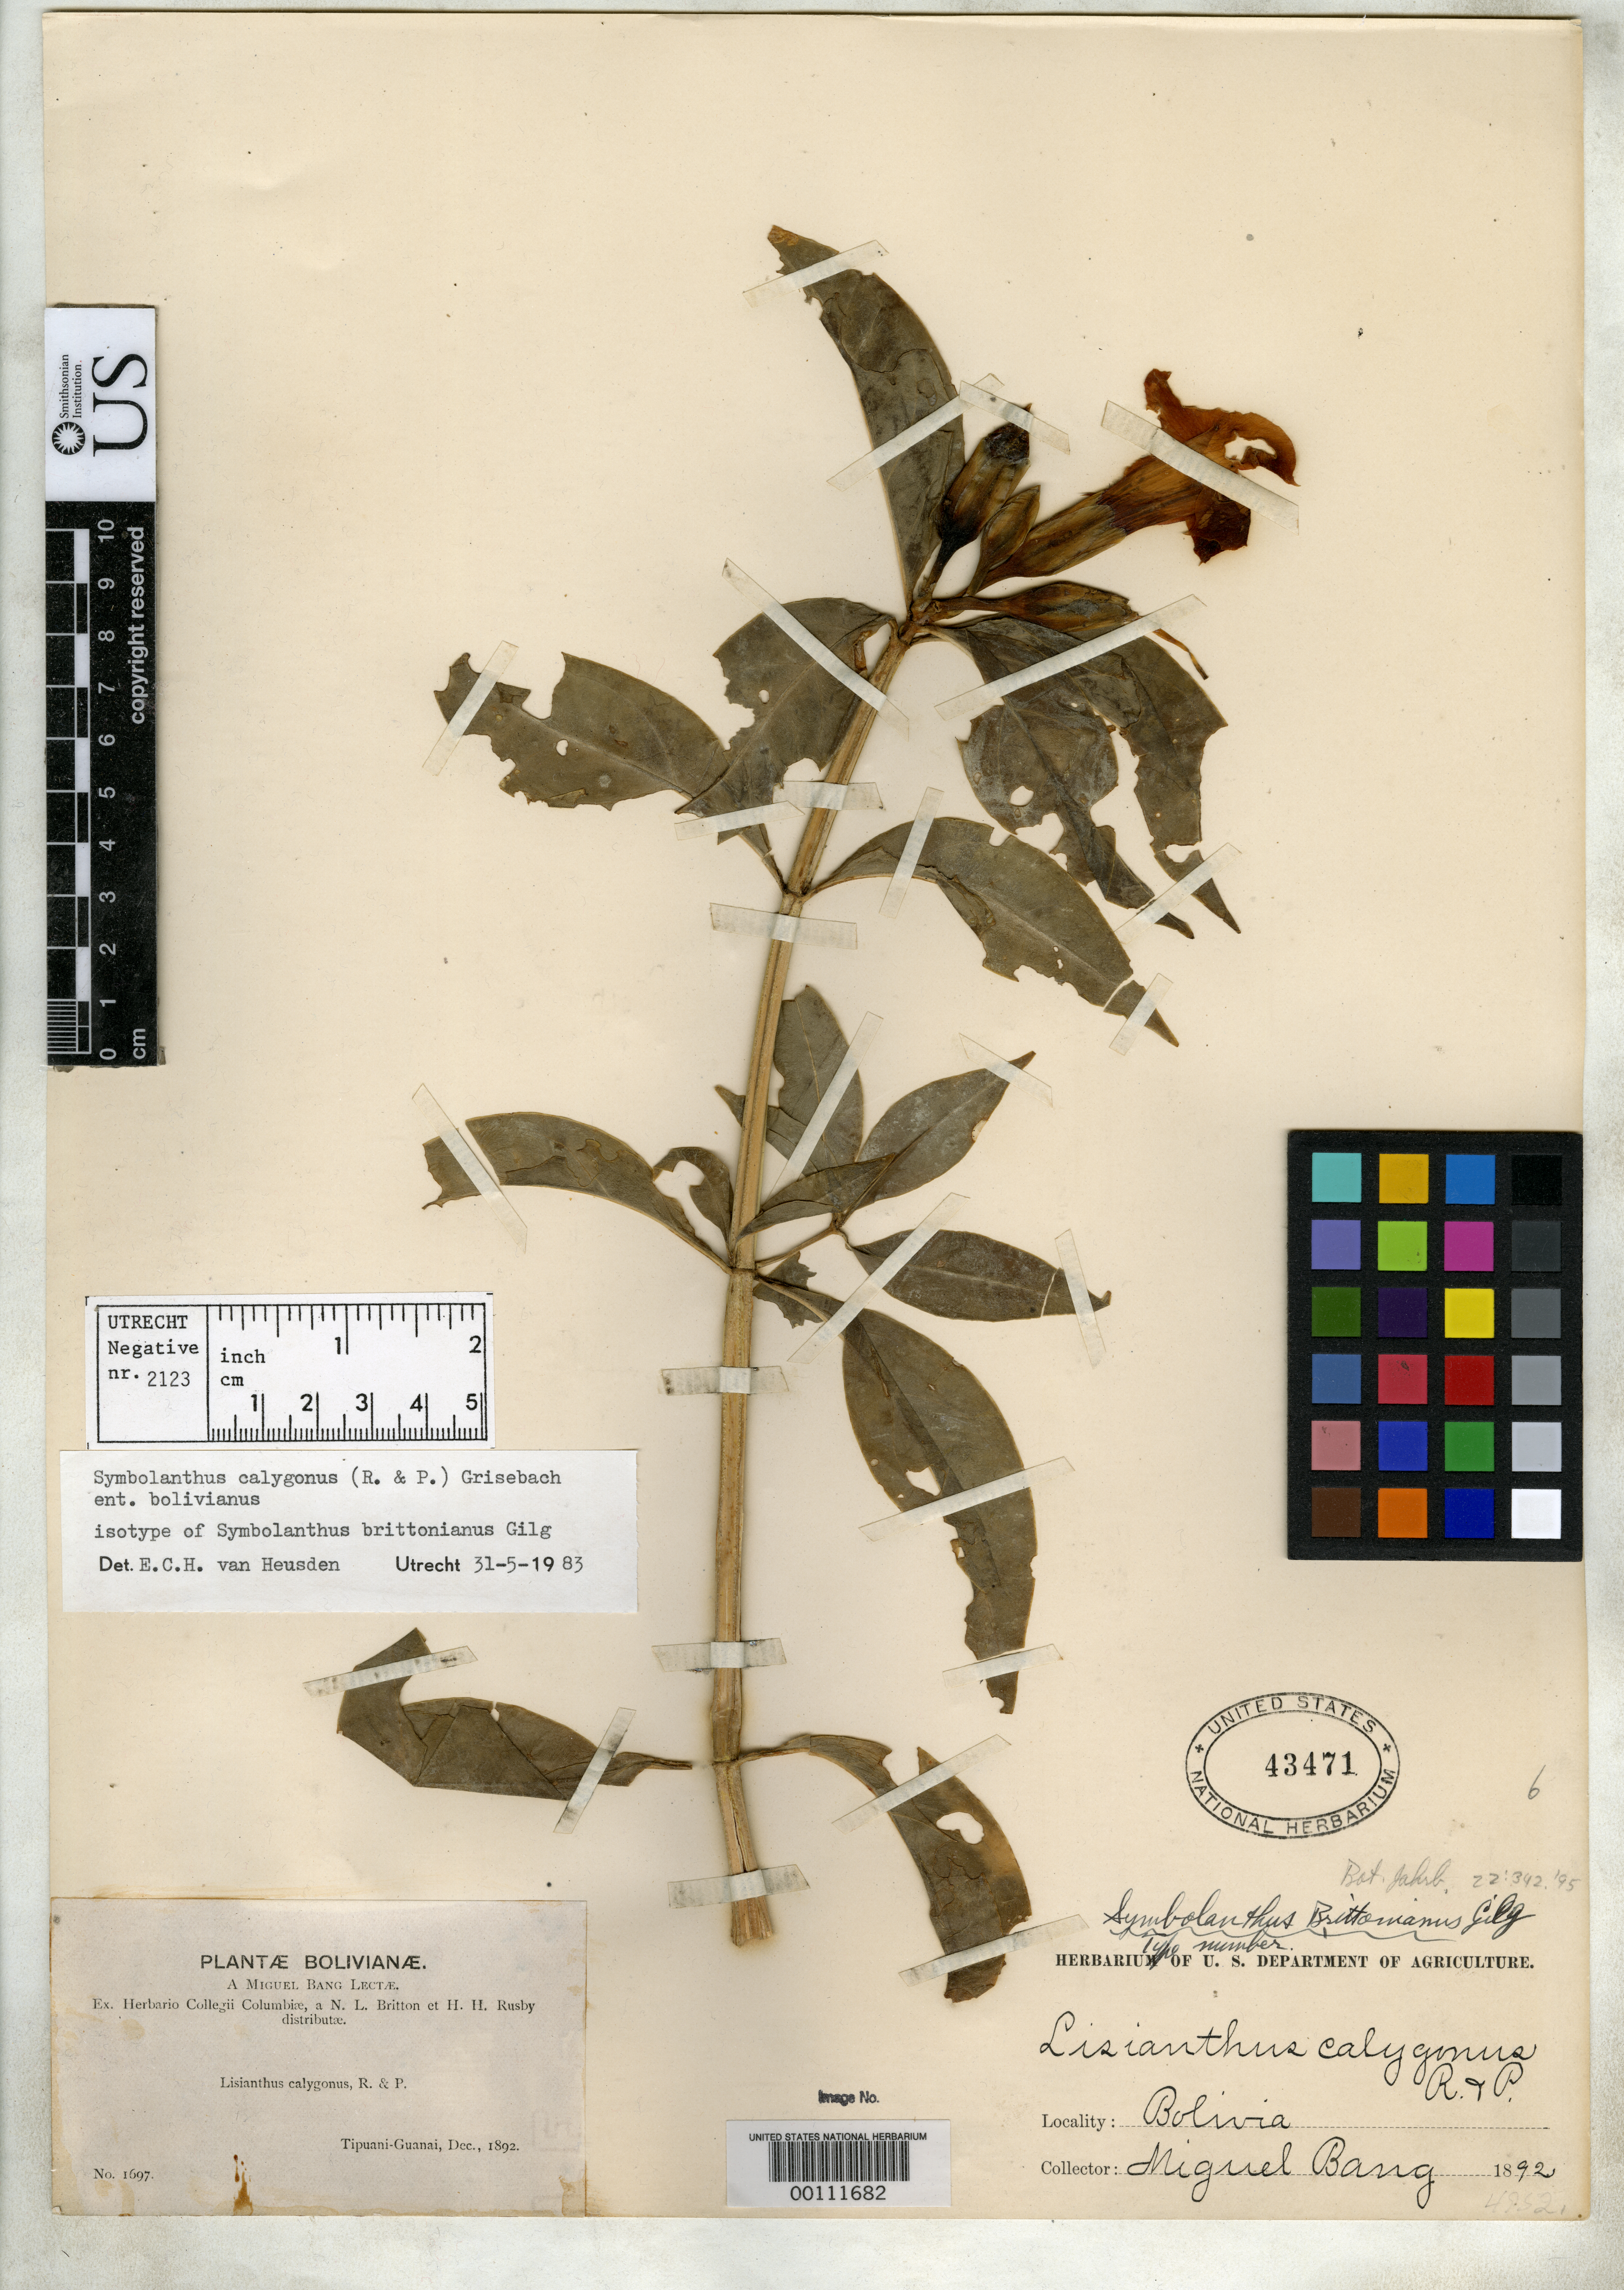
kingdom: Plantae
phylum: Tracheophyta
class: Magnoliopsida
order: Gentianales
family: Gentianaceae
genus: Symbolanthus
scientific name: Symbolanthus brittonianus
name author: Gilg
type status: Isolectotype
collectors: M. Bang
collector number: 1697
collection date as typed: Dec 1892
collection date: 1892-12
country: Bolivia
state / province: La Paz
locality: Tipuani-Guanai.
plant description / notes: Holotype at B, destroyed. Lectotype at NY.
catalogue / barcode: US 43471